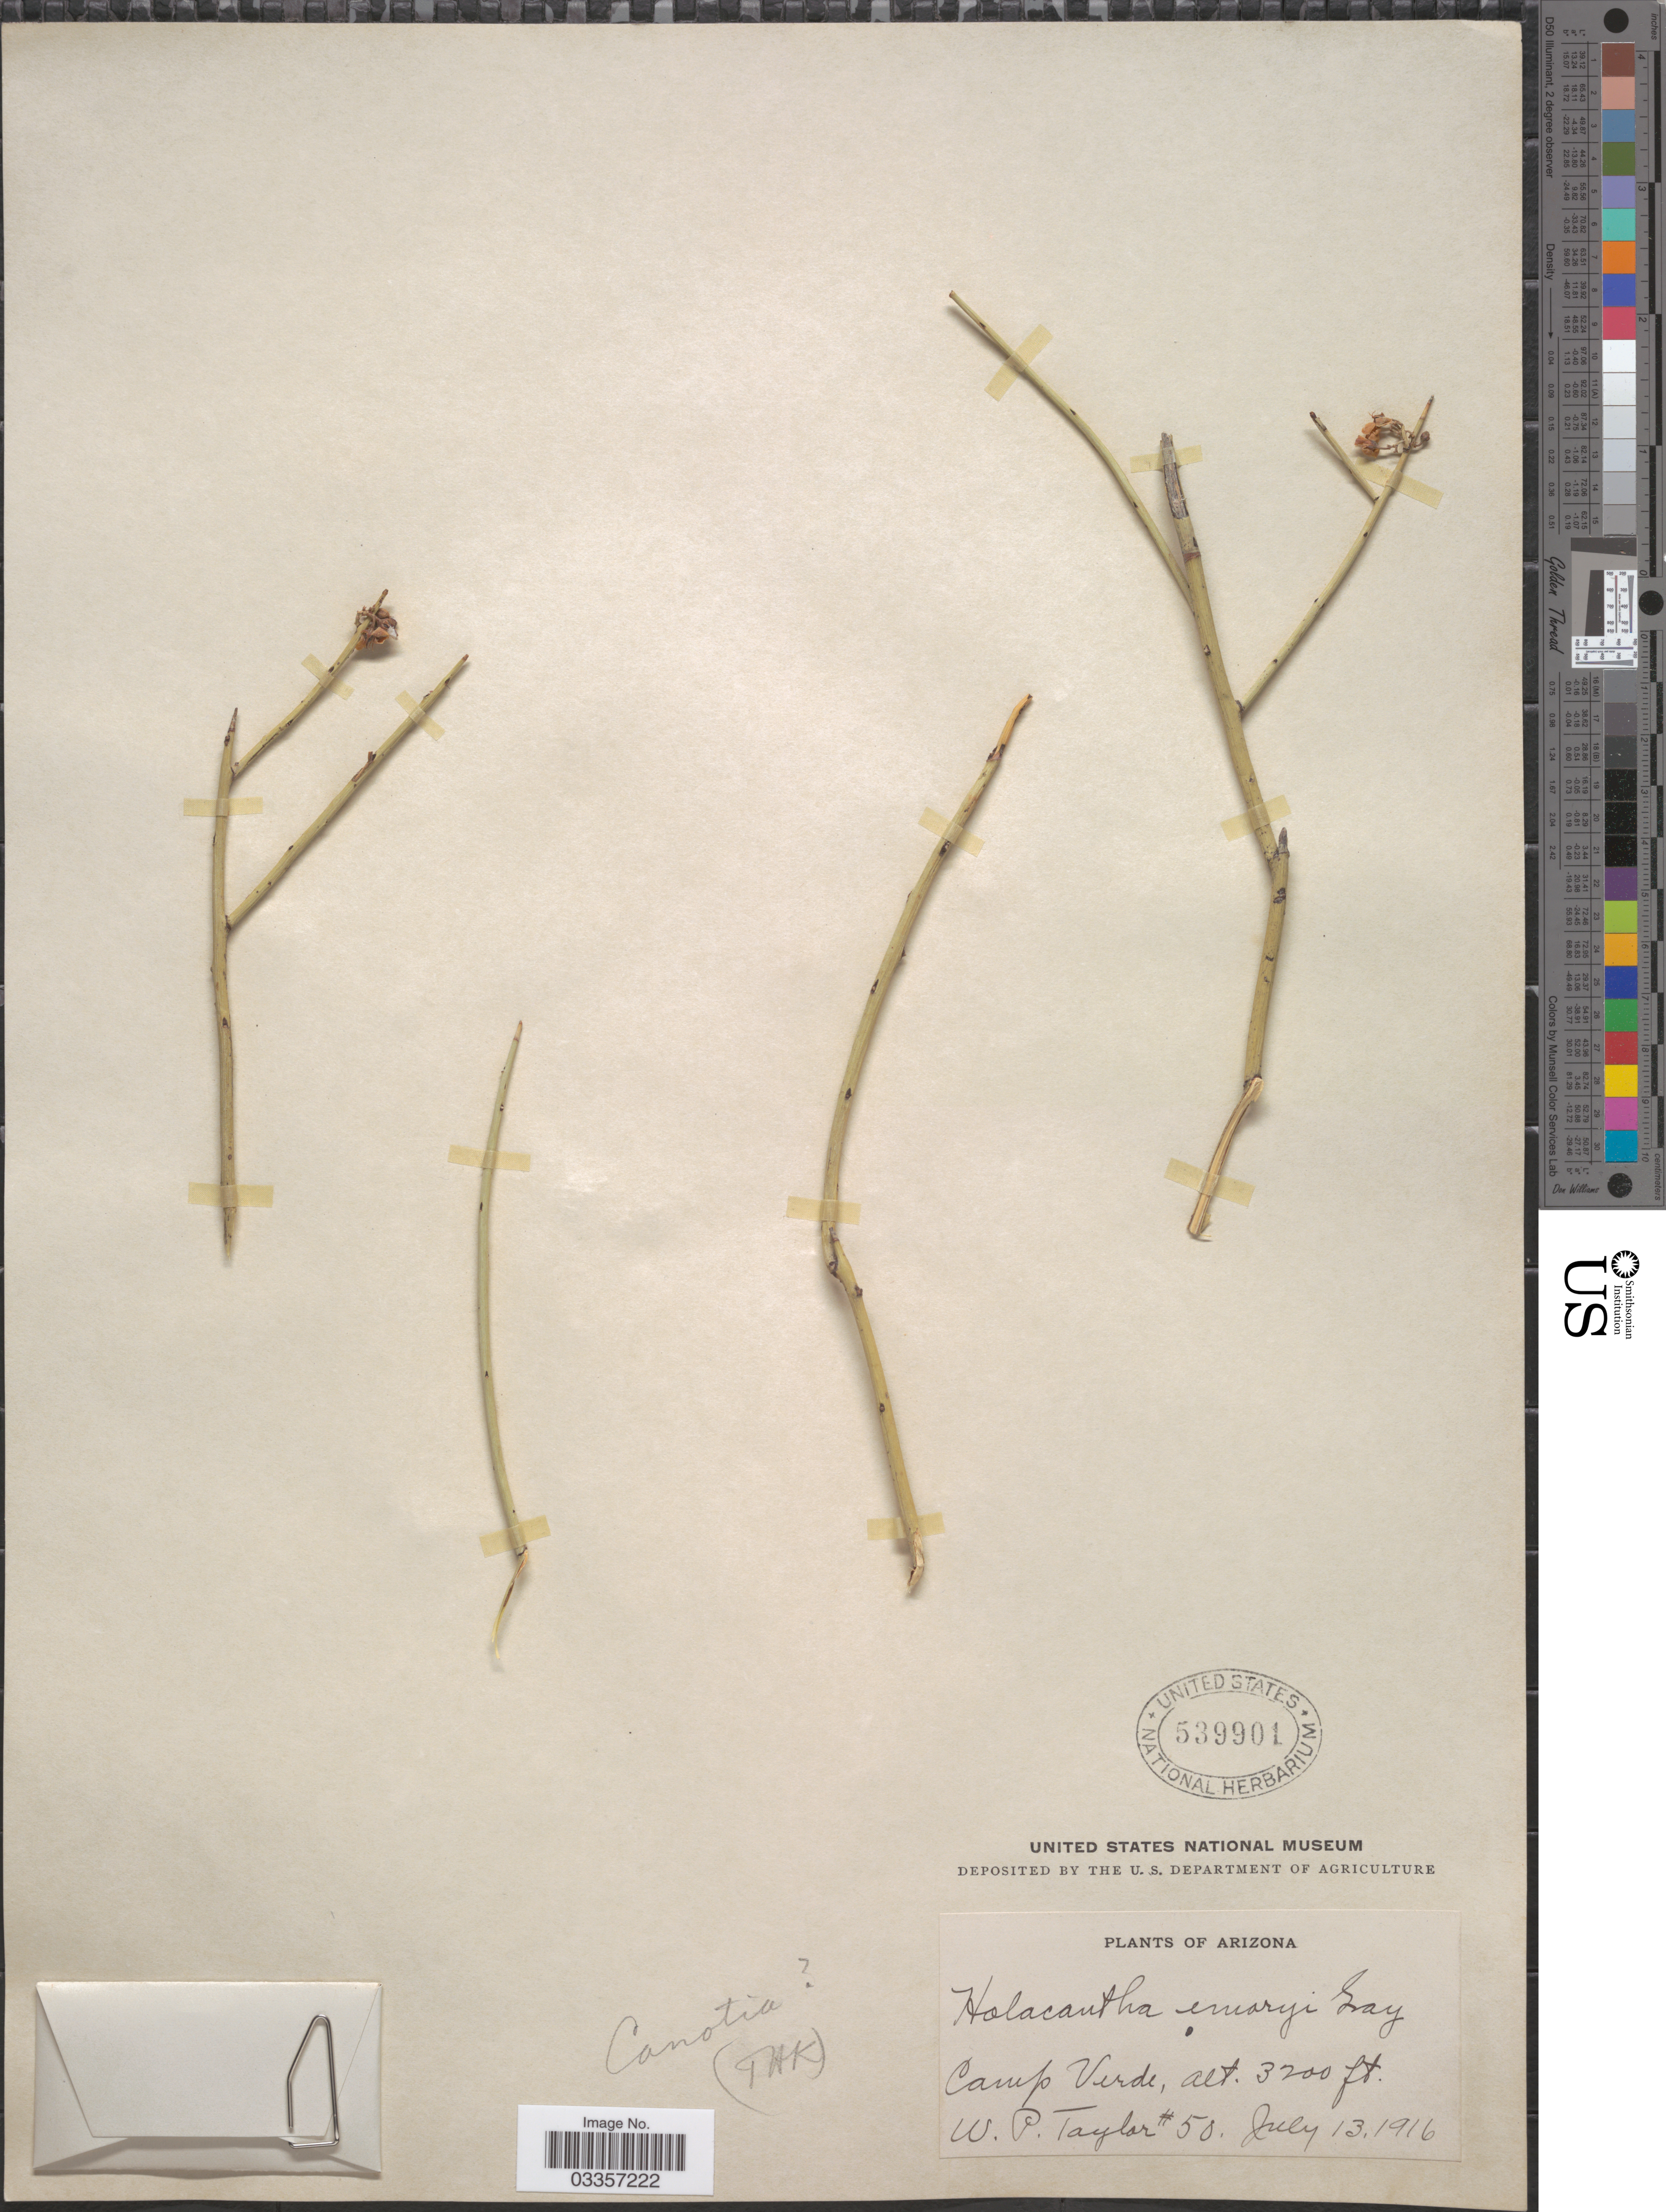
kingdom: Plantae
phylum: Tracheophyta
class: Magnoliopsida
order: Celastrales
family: Celastraceae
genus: Canotia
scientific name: Canotia holacantha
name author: Torr.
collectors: W. P. Taylor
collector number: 50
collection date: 1916-07-13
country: United States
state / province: Arizona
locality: Camp Verde.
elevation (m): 975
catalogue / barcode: US 539901